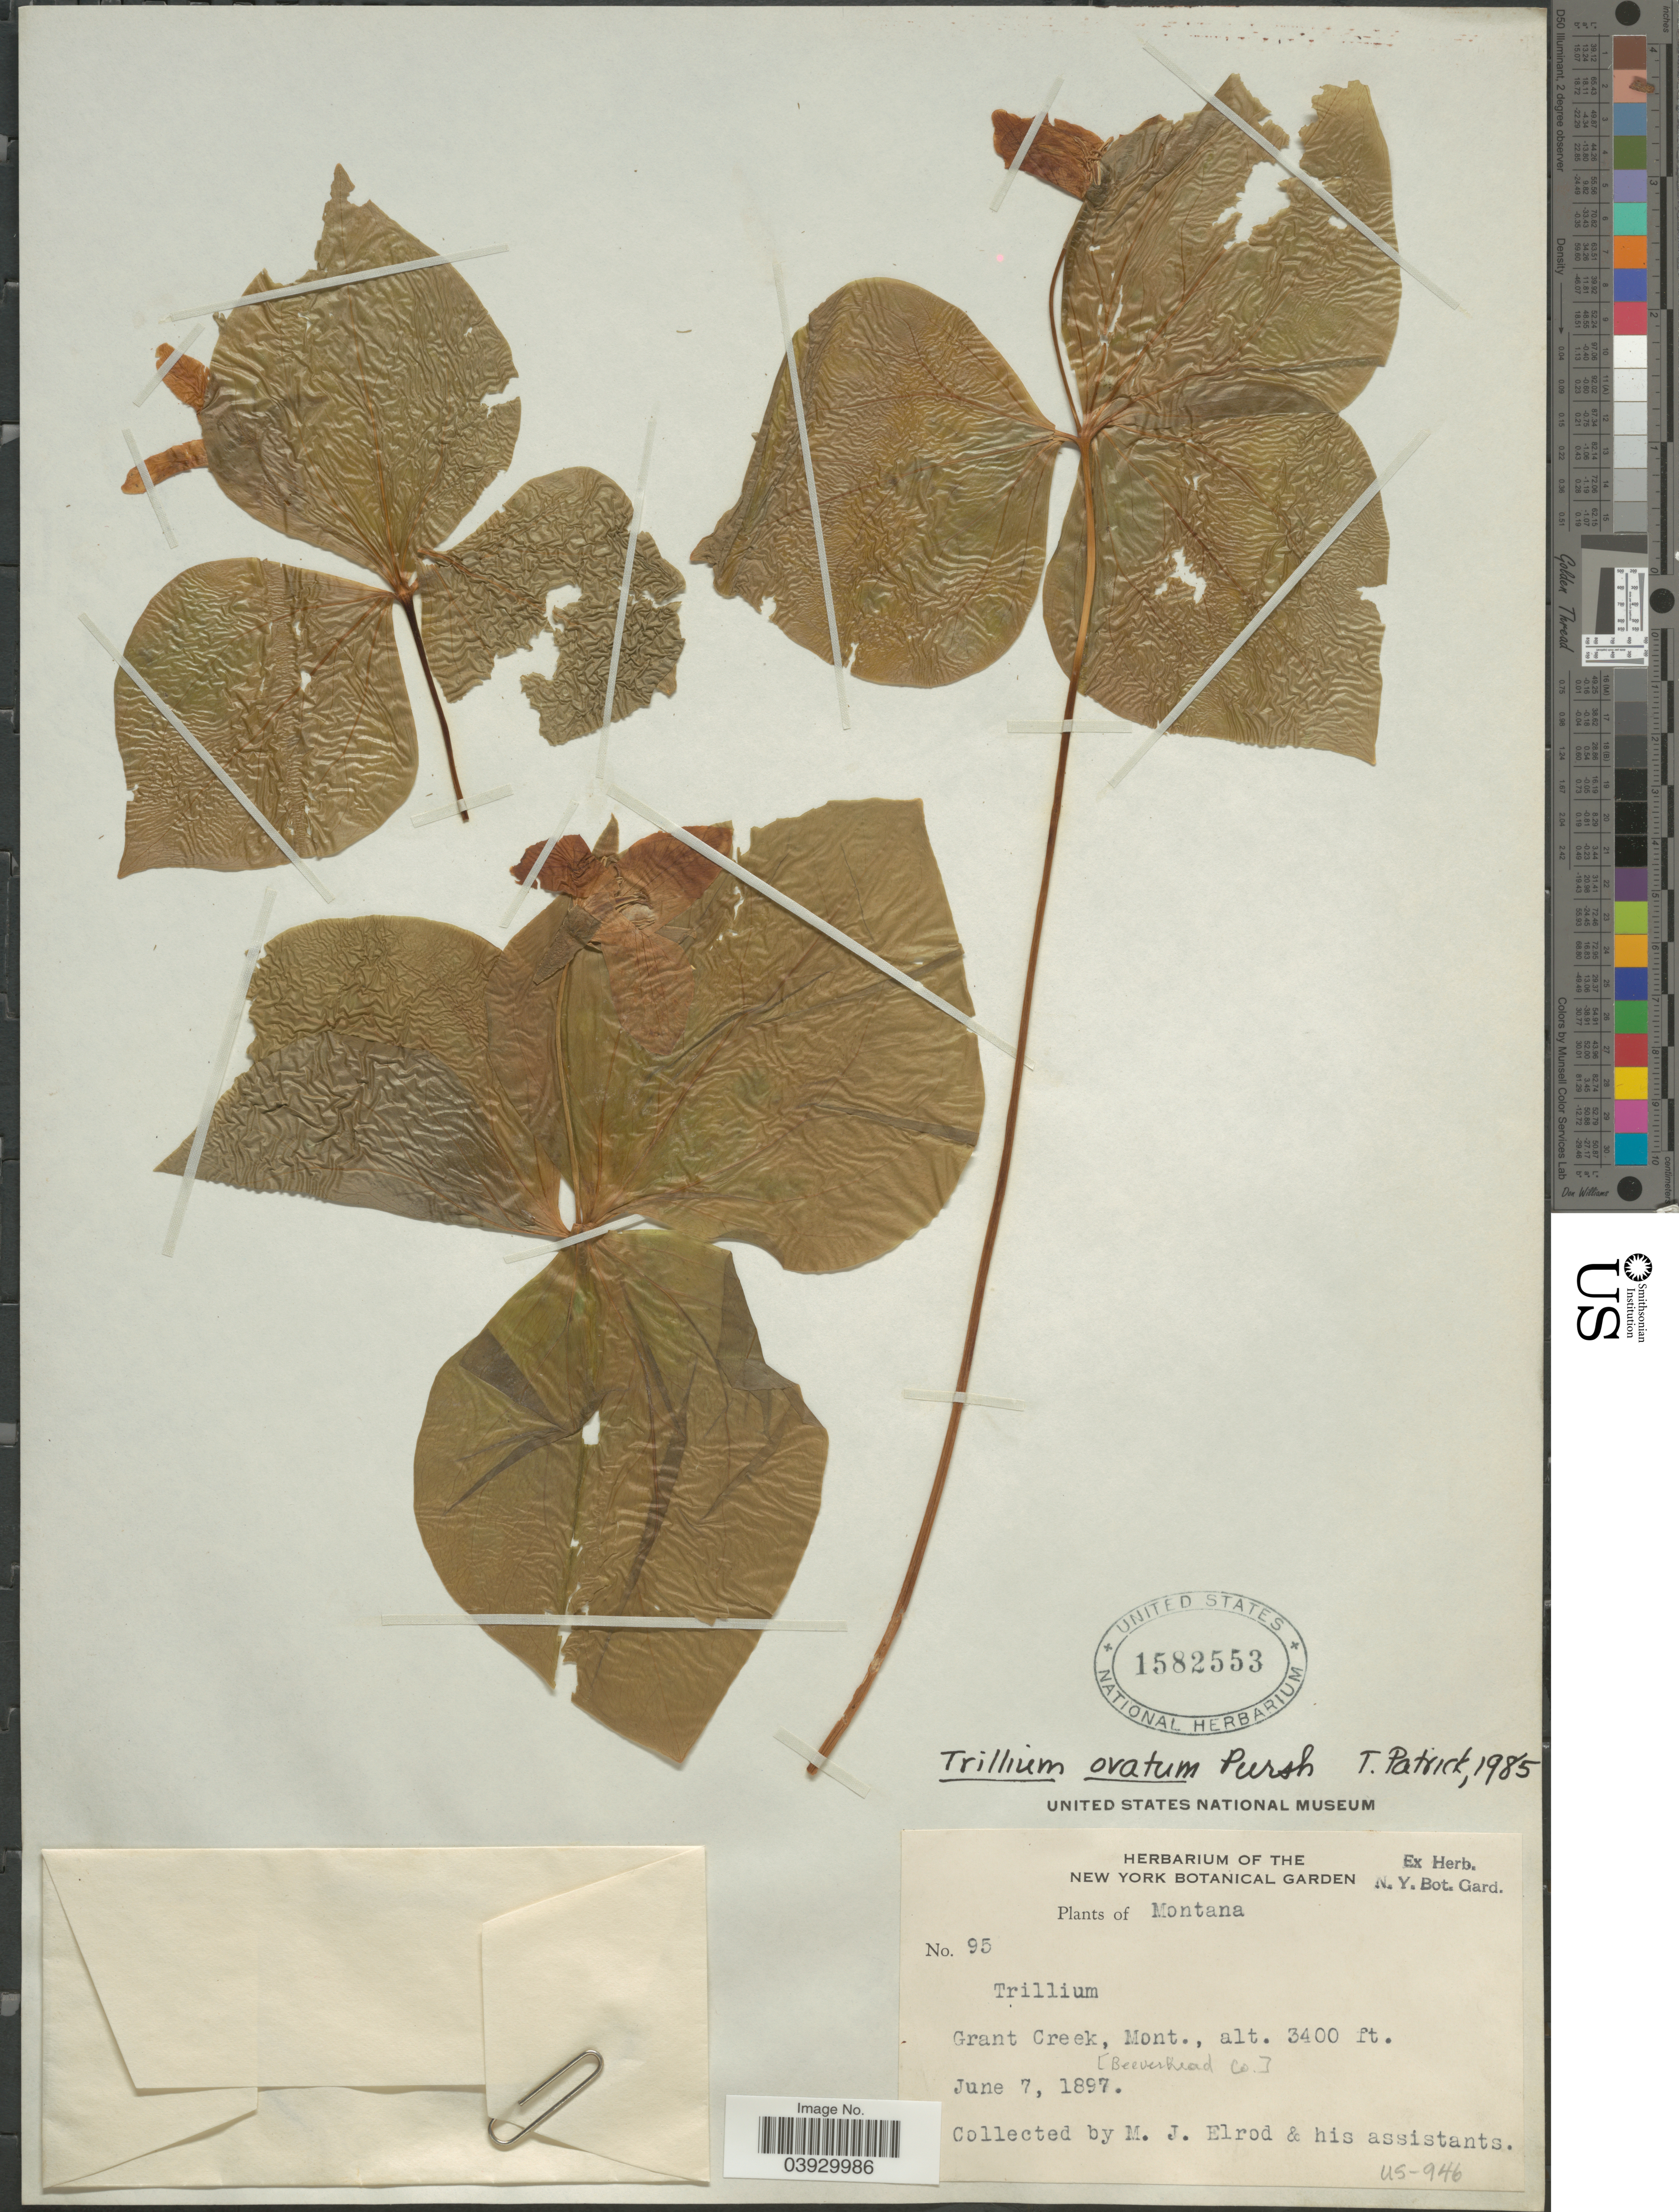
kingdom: Plantae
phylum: Tracheophyta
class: Liliopsida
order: Liliales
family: Melanthiaceae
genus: Trillium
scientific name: Trillium ovatum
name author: Pursh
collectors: J. Elrod & et al.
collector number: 95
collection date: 1897-06-07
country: United States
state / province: Montana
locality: Grant Creek, Beeverhead Co.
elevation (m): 1036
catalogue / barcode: US 1582553